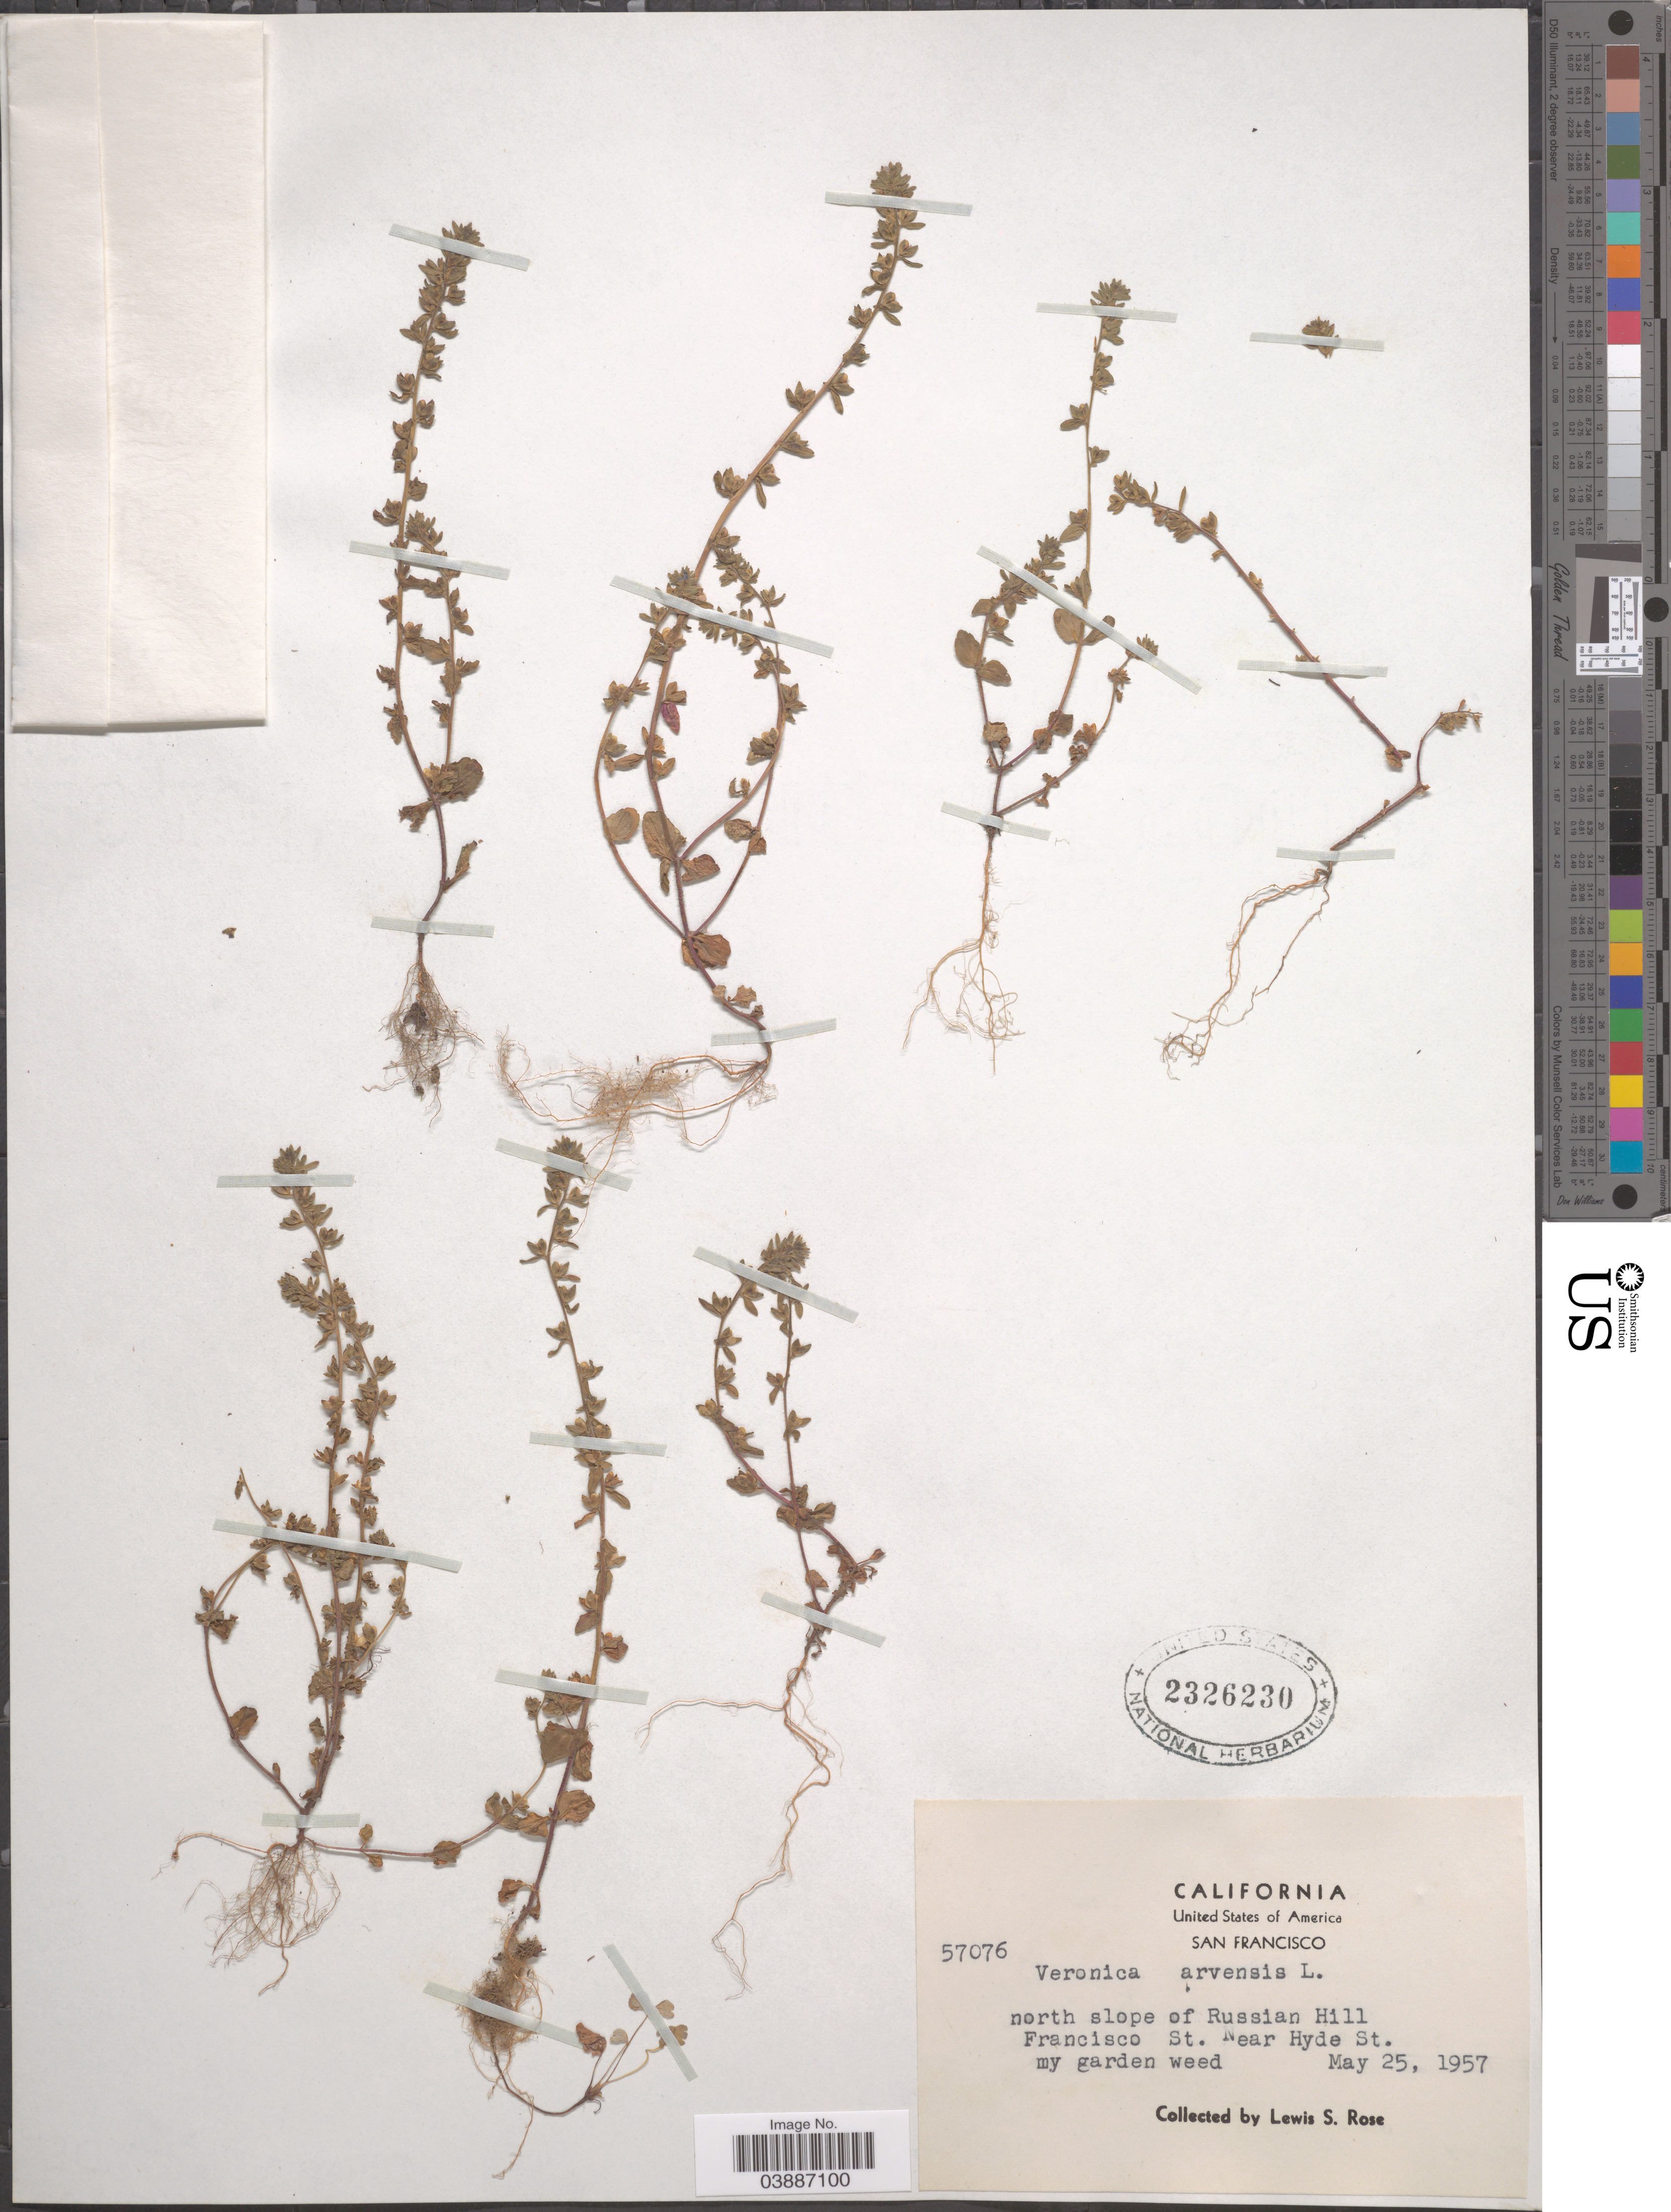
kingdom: Plantae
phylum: Tracheophyta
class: Magnoliopsida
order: Lamiales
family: Plantaginaceae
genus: Veronica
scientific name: Veronica arvensis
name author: L.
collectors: L. S. Rose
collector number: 57076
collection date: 1957-05-25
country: United States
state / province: California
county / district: San Francisco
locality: San Francisco. North slope of Russian Hill Francisco St. Near Hyde St.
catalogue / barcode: US 2326230